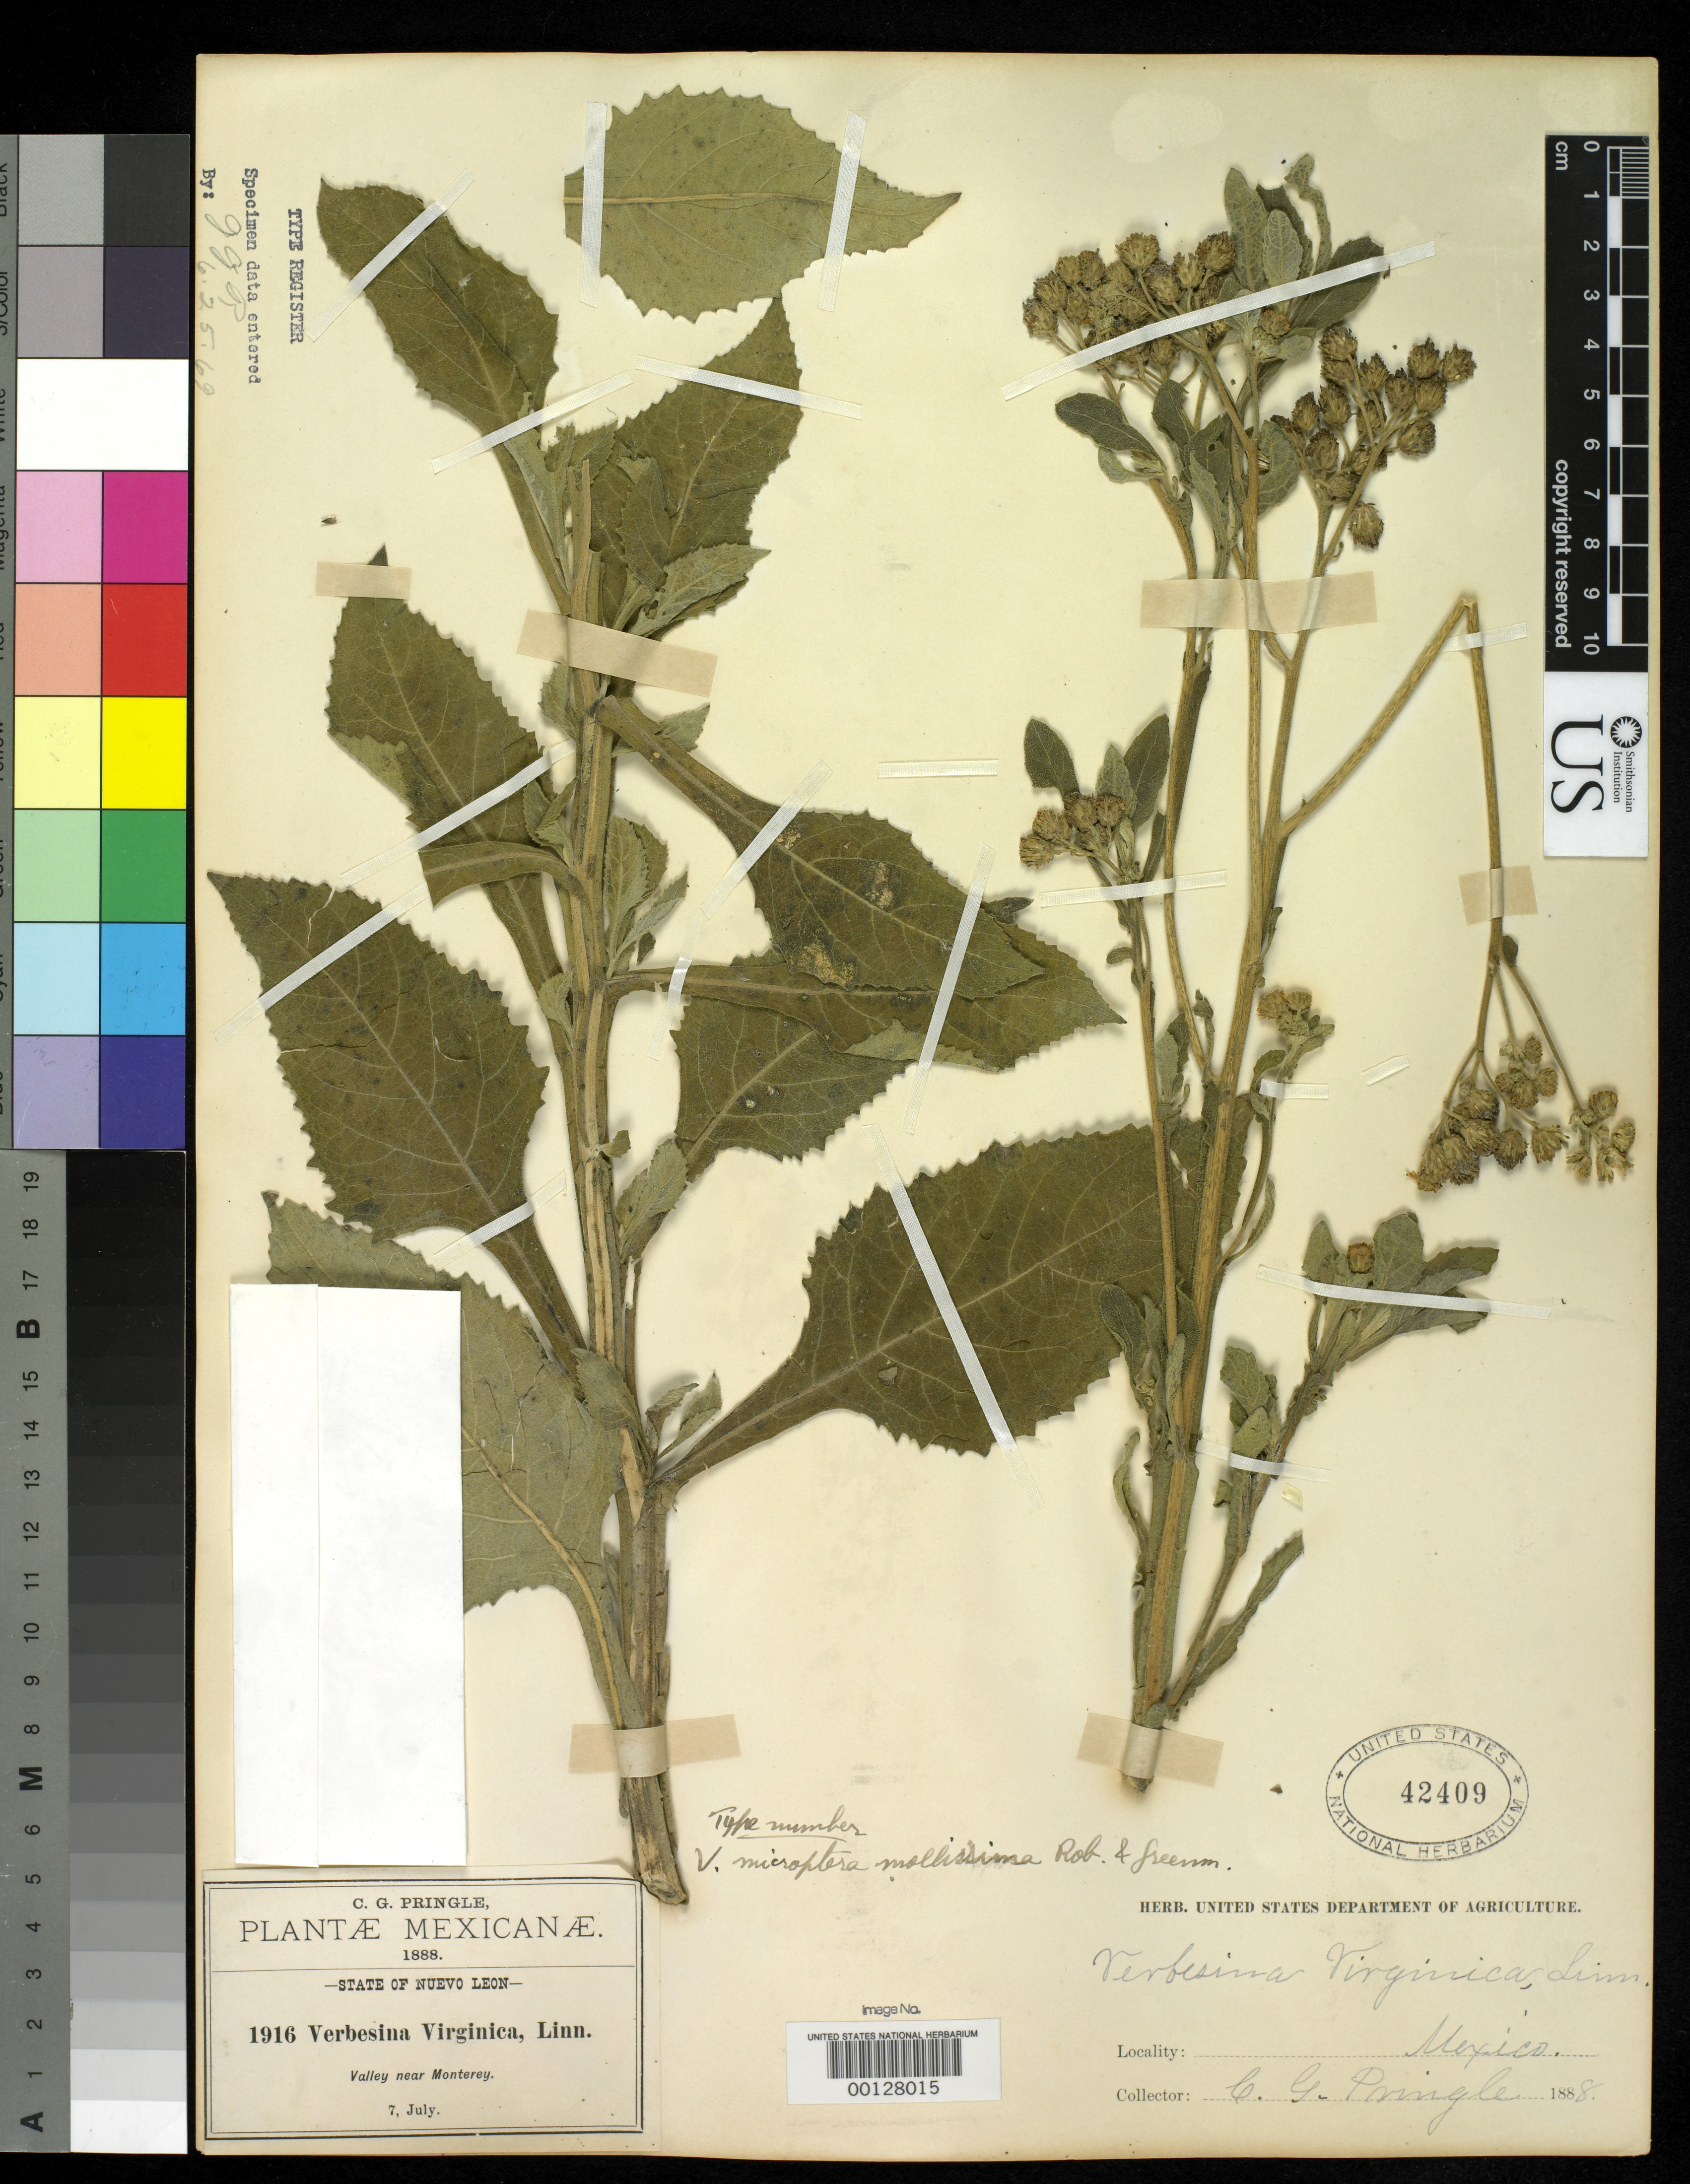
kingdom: Plantae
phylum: Tracheophyta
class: Magnoliopsida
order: Asterales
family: Asteraceae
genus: Verbesina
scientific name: Verbesina microptera var. mollissima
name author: B.L. Rob. & Greenm.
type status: Syntype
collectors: C. G. Pringle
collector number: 1916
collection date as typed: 07 Jul 1888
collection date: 1888-07-07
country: Mexico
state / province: Nuevo León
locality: Near Monterrey.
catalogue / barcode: US 42409